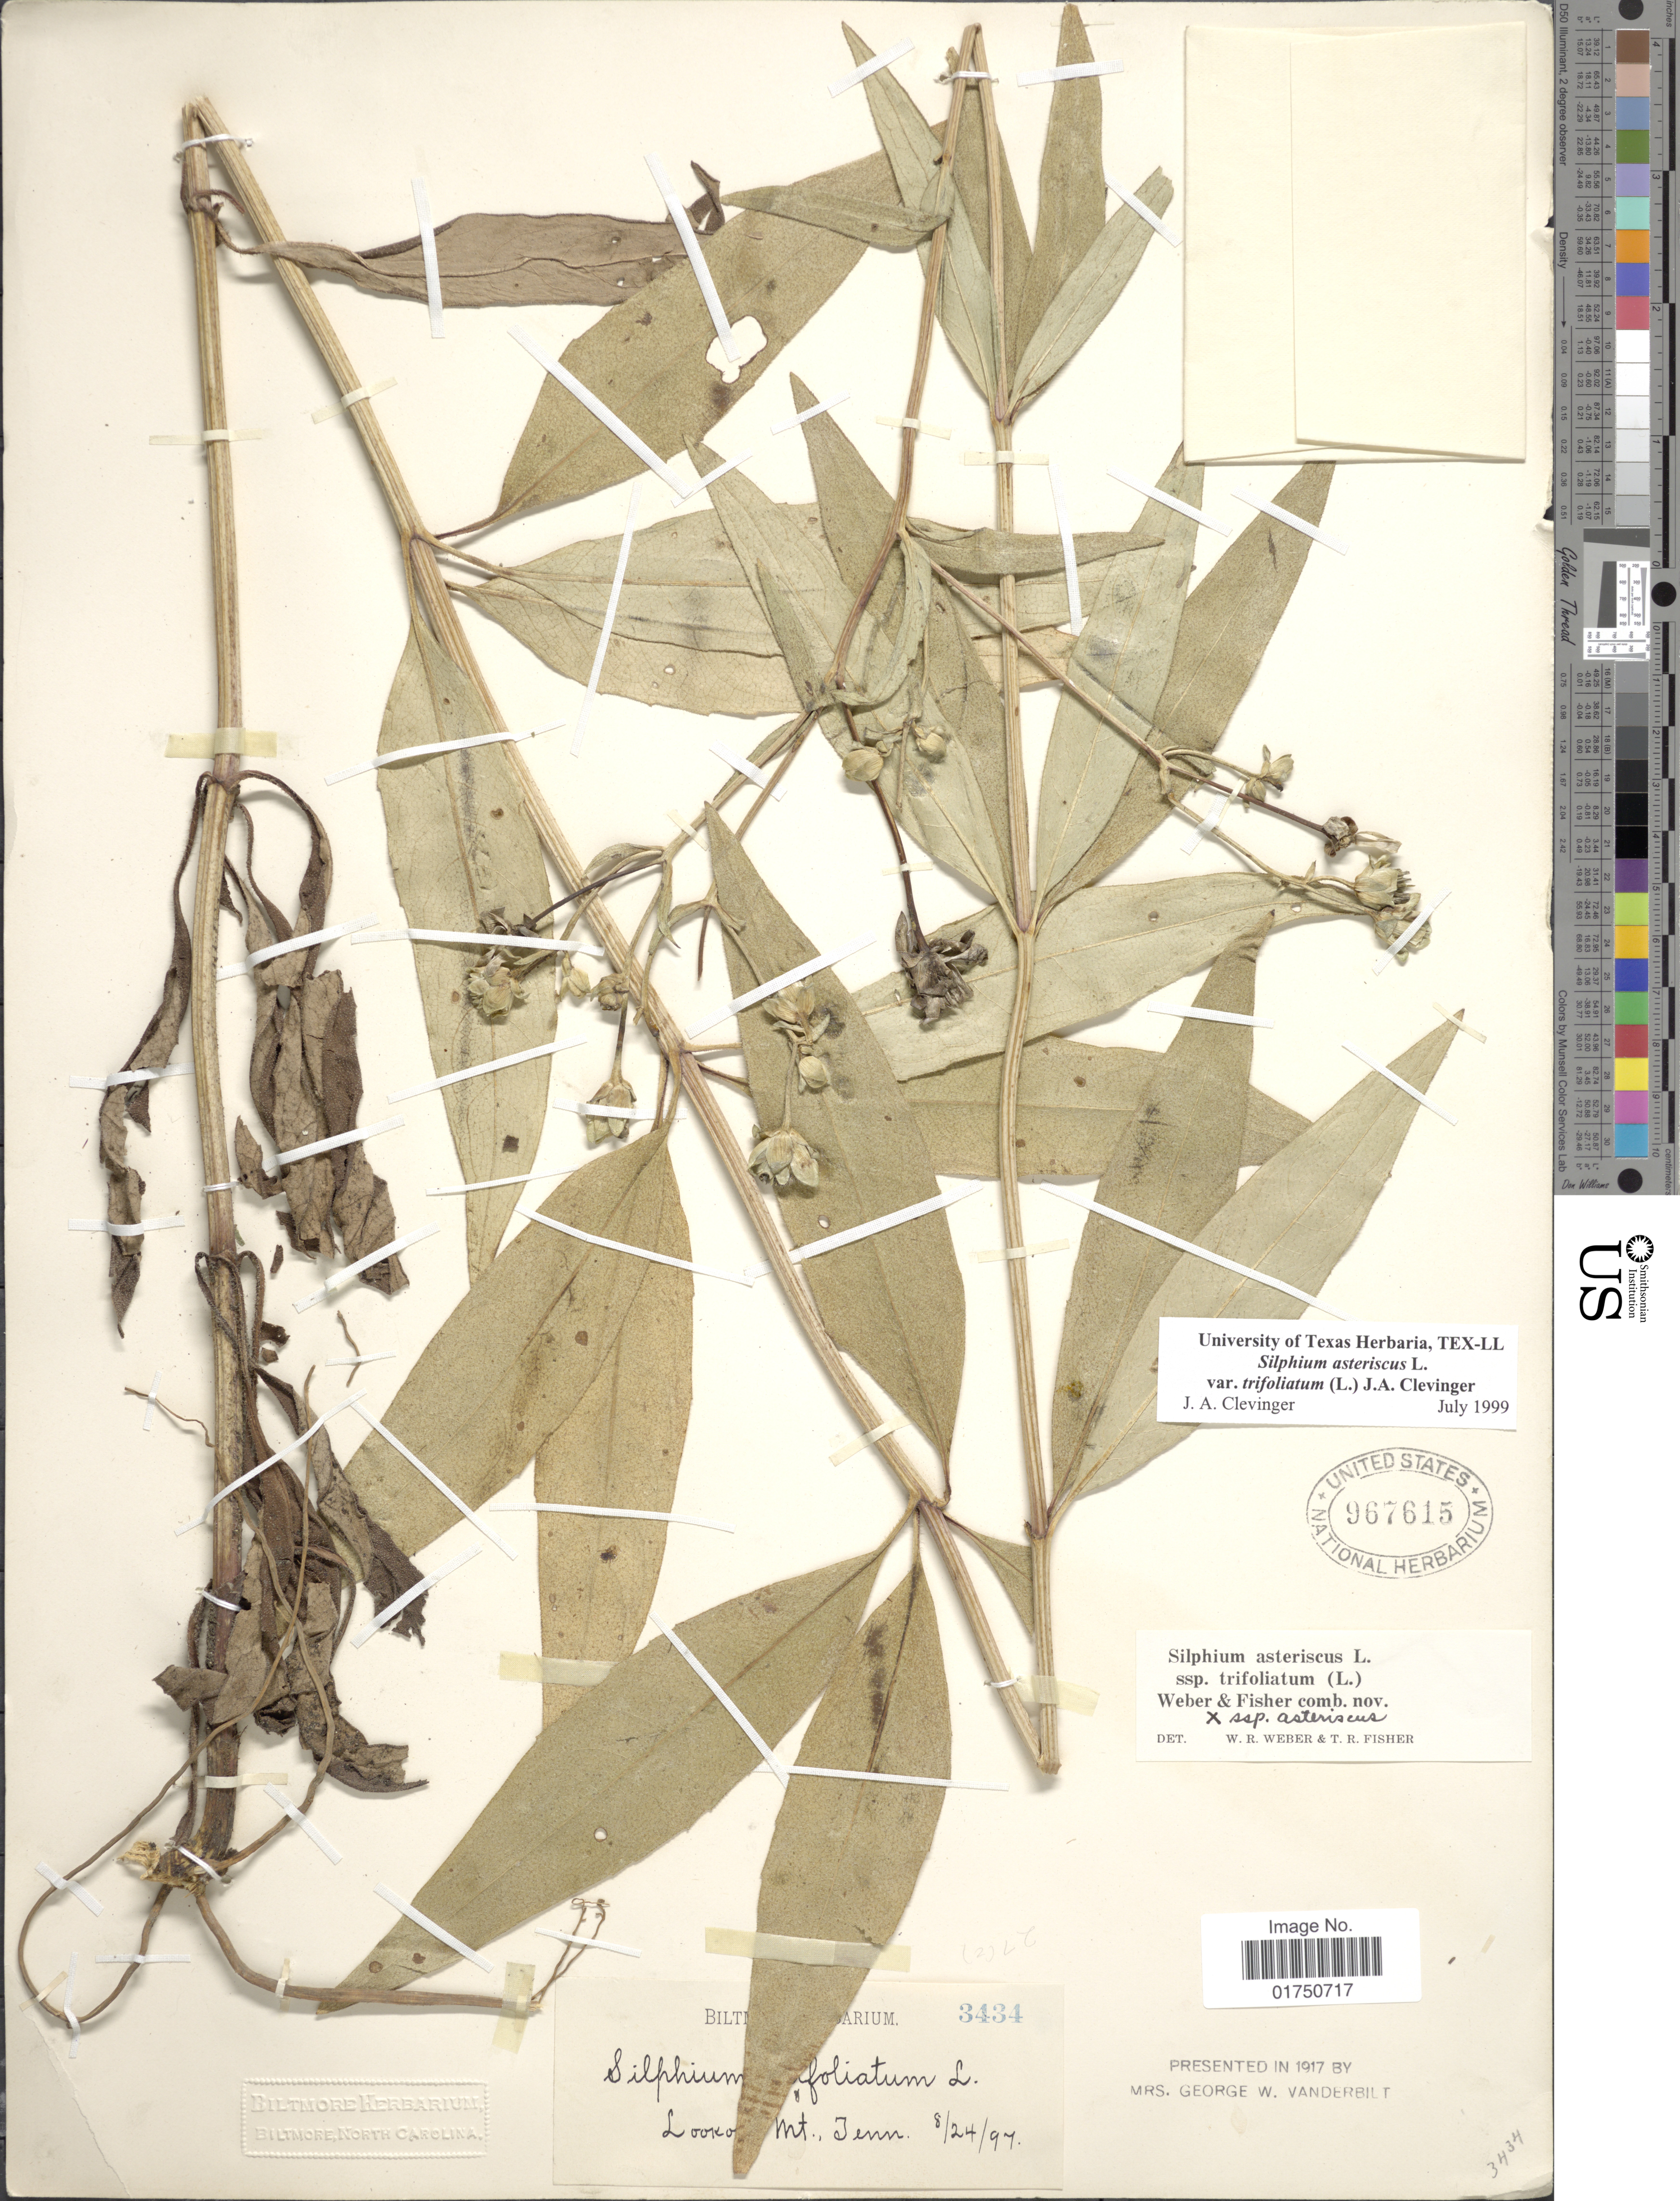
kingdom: Plantae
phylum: Tracheophyta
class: Magnoliopsida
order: Asterales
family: Asteraceae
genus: Silphium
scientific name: Silphium asteriscus var. trifoliatum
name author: (L.) Clevinger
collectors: ex herb. Biltmore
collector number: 3434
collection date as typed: Transcribed d/m/y: 24/8/97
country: United States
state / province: Tennessee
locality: Lookout Mt.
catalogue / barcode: US 967615